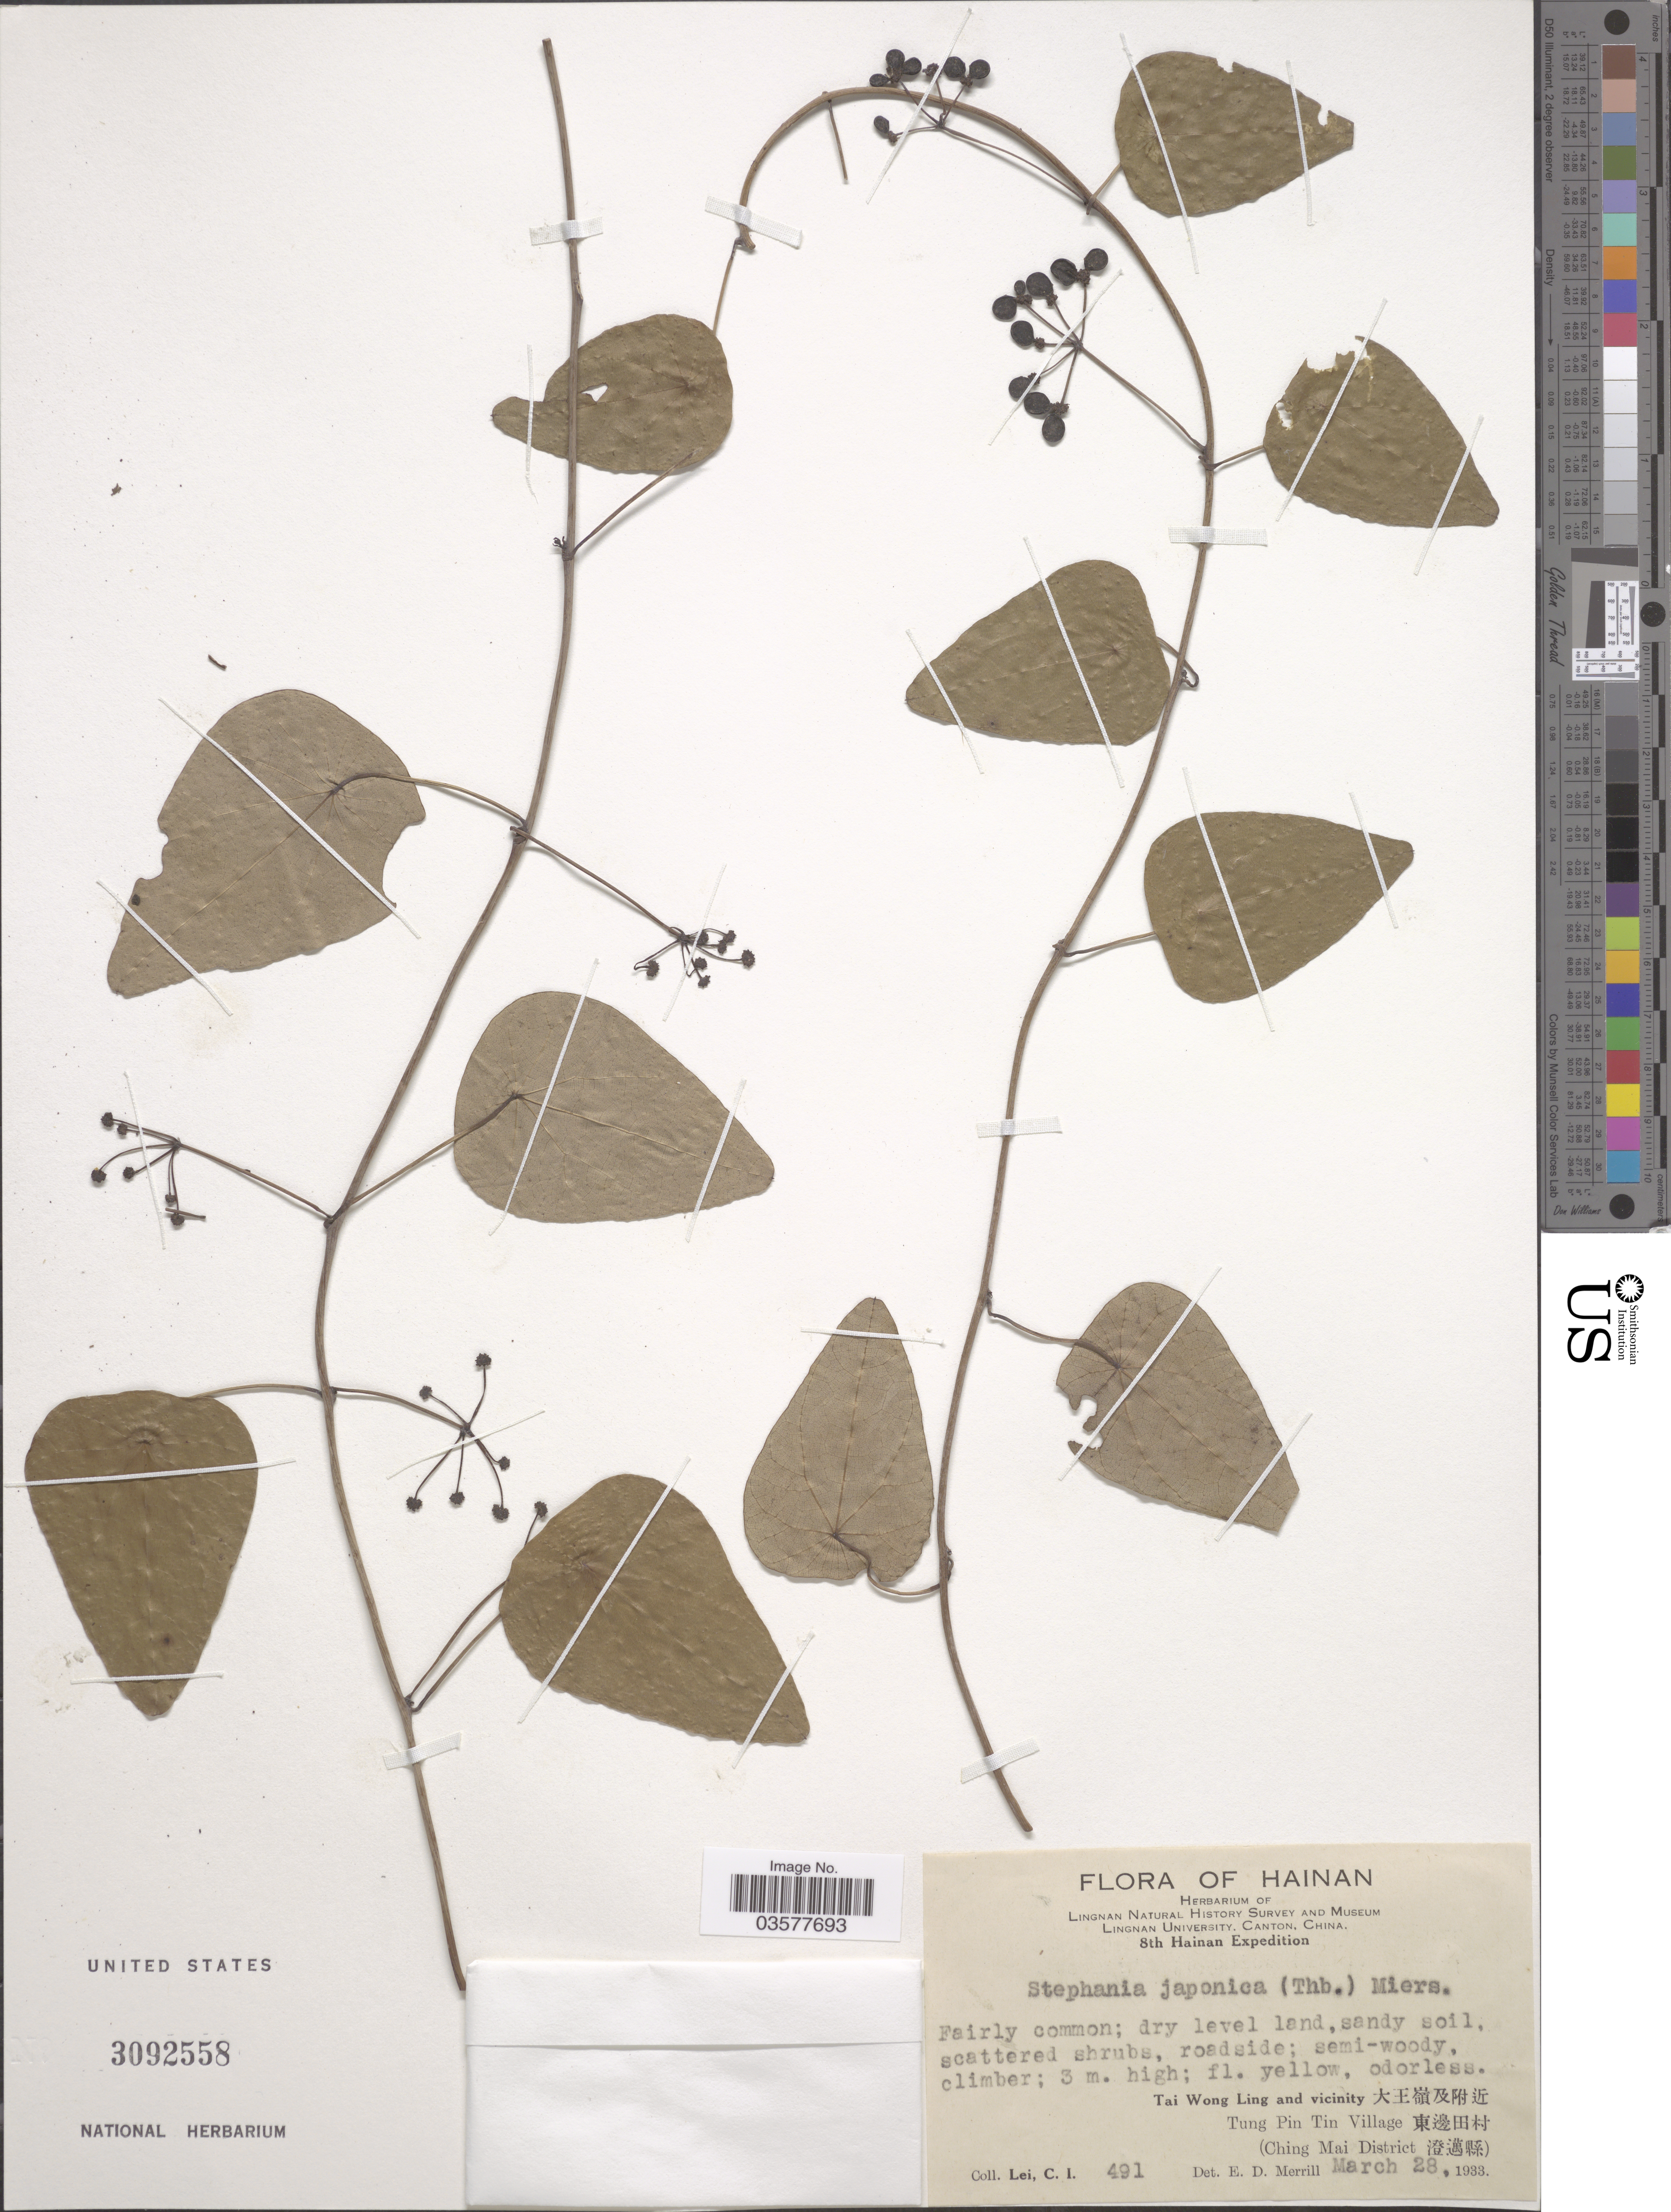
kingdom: Plantae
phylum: Tracheophyta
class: Magnoliopsida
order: Ranunculales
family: Menispermaceae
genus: Stephania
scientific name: Stephania japonica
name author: (Thunb.) Miers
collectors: C. I. Lei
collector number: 491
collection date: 1933-03-28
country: China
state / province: Hainan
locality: Tai Wong Ling and vicinity. Tung Pin Tin Village. (Ching Mai District.)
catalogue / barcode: US 3092558